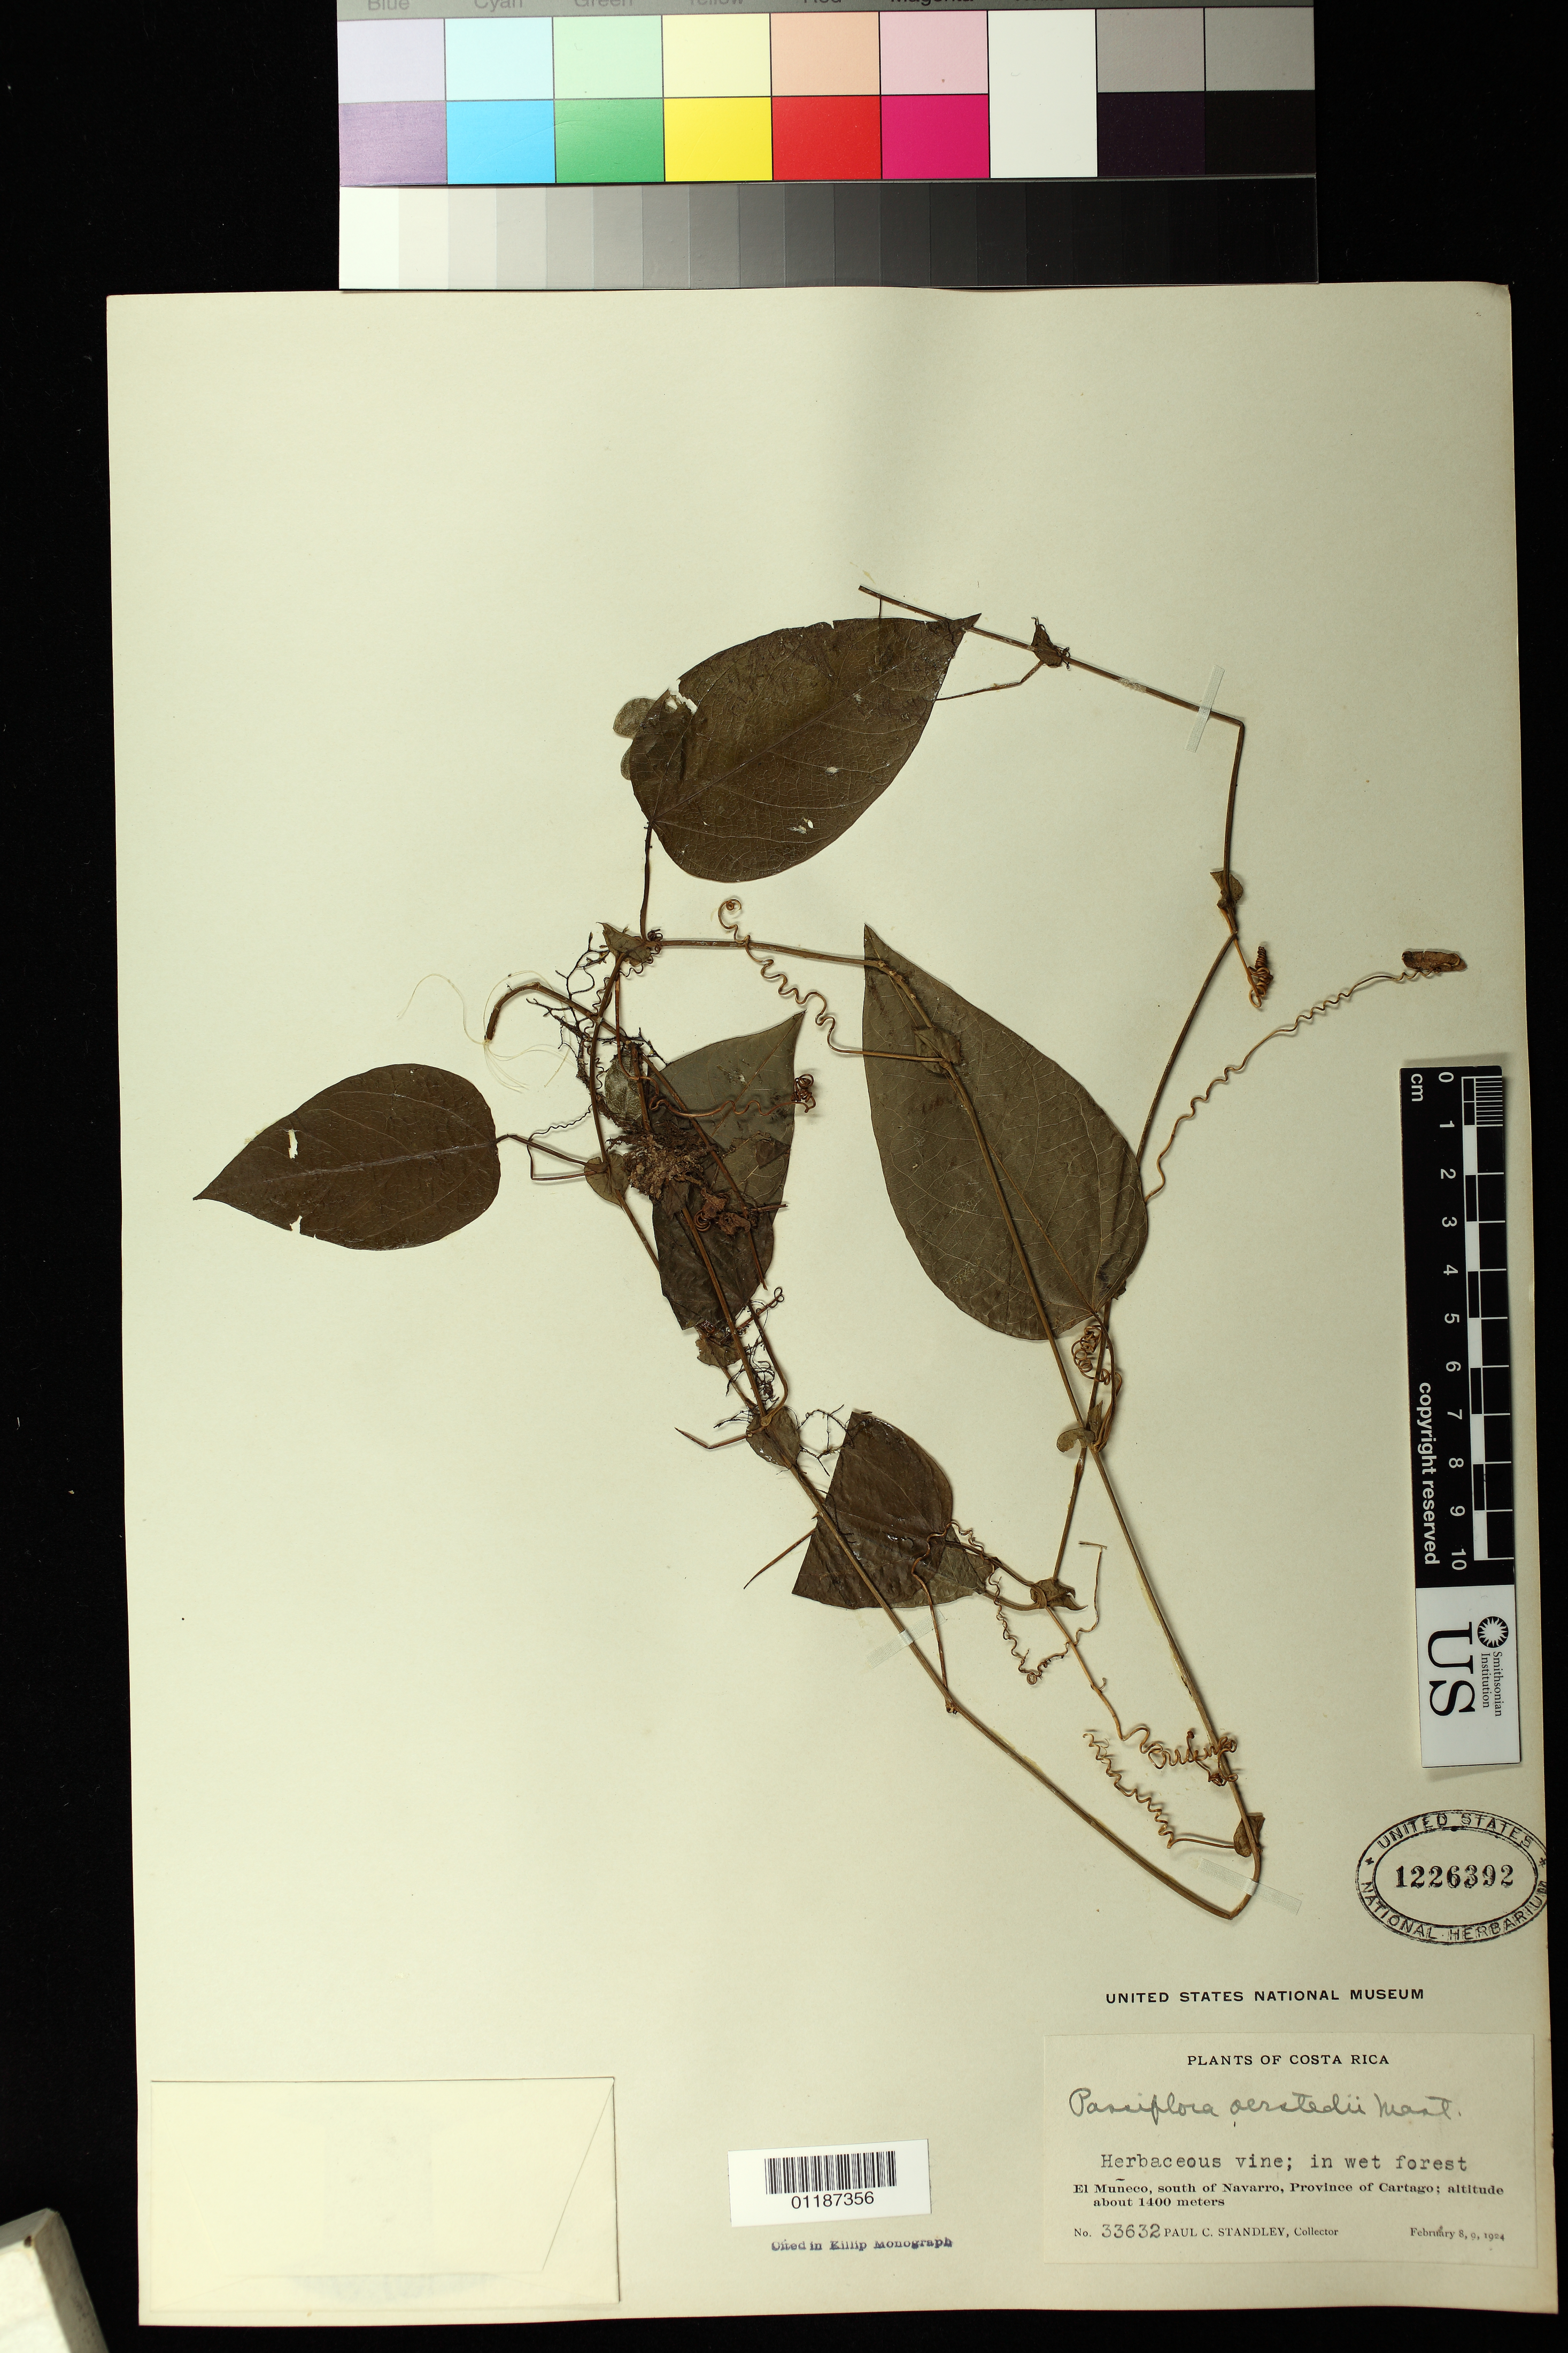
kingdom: Plantae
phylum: Tracheophyta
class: Magnoliopsida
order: Malpighiales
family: Passifloraceae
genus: Passiflora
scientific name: Passiflora oerstedii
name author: Mast. in Mart.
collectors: P. C. Standley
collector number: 33632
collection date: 1924-02-08/1924-02-09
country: Costa Rica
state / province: Cartago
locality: El Muñeco, south of Navarro.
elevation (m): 1400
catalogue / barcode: US 1226392